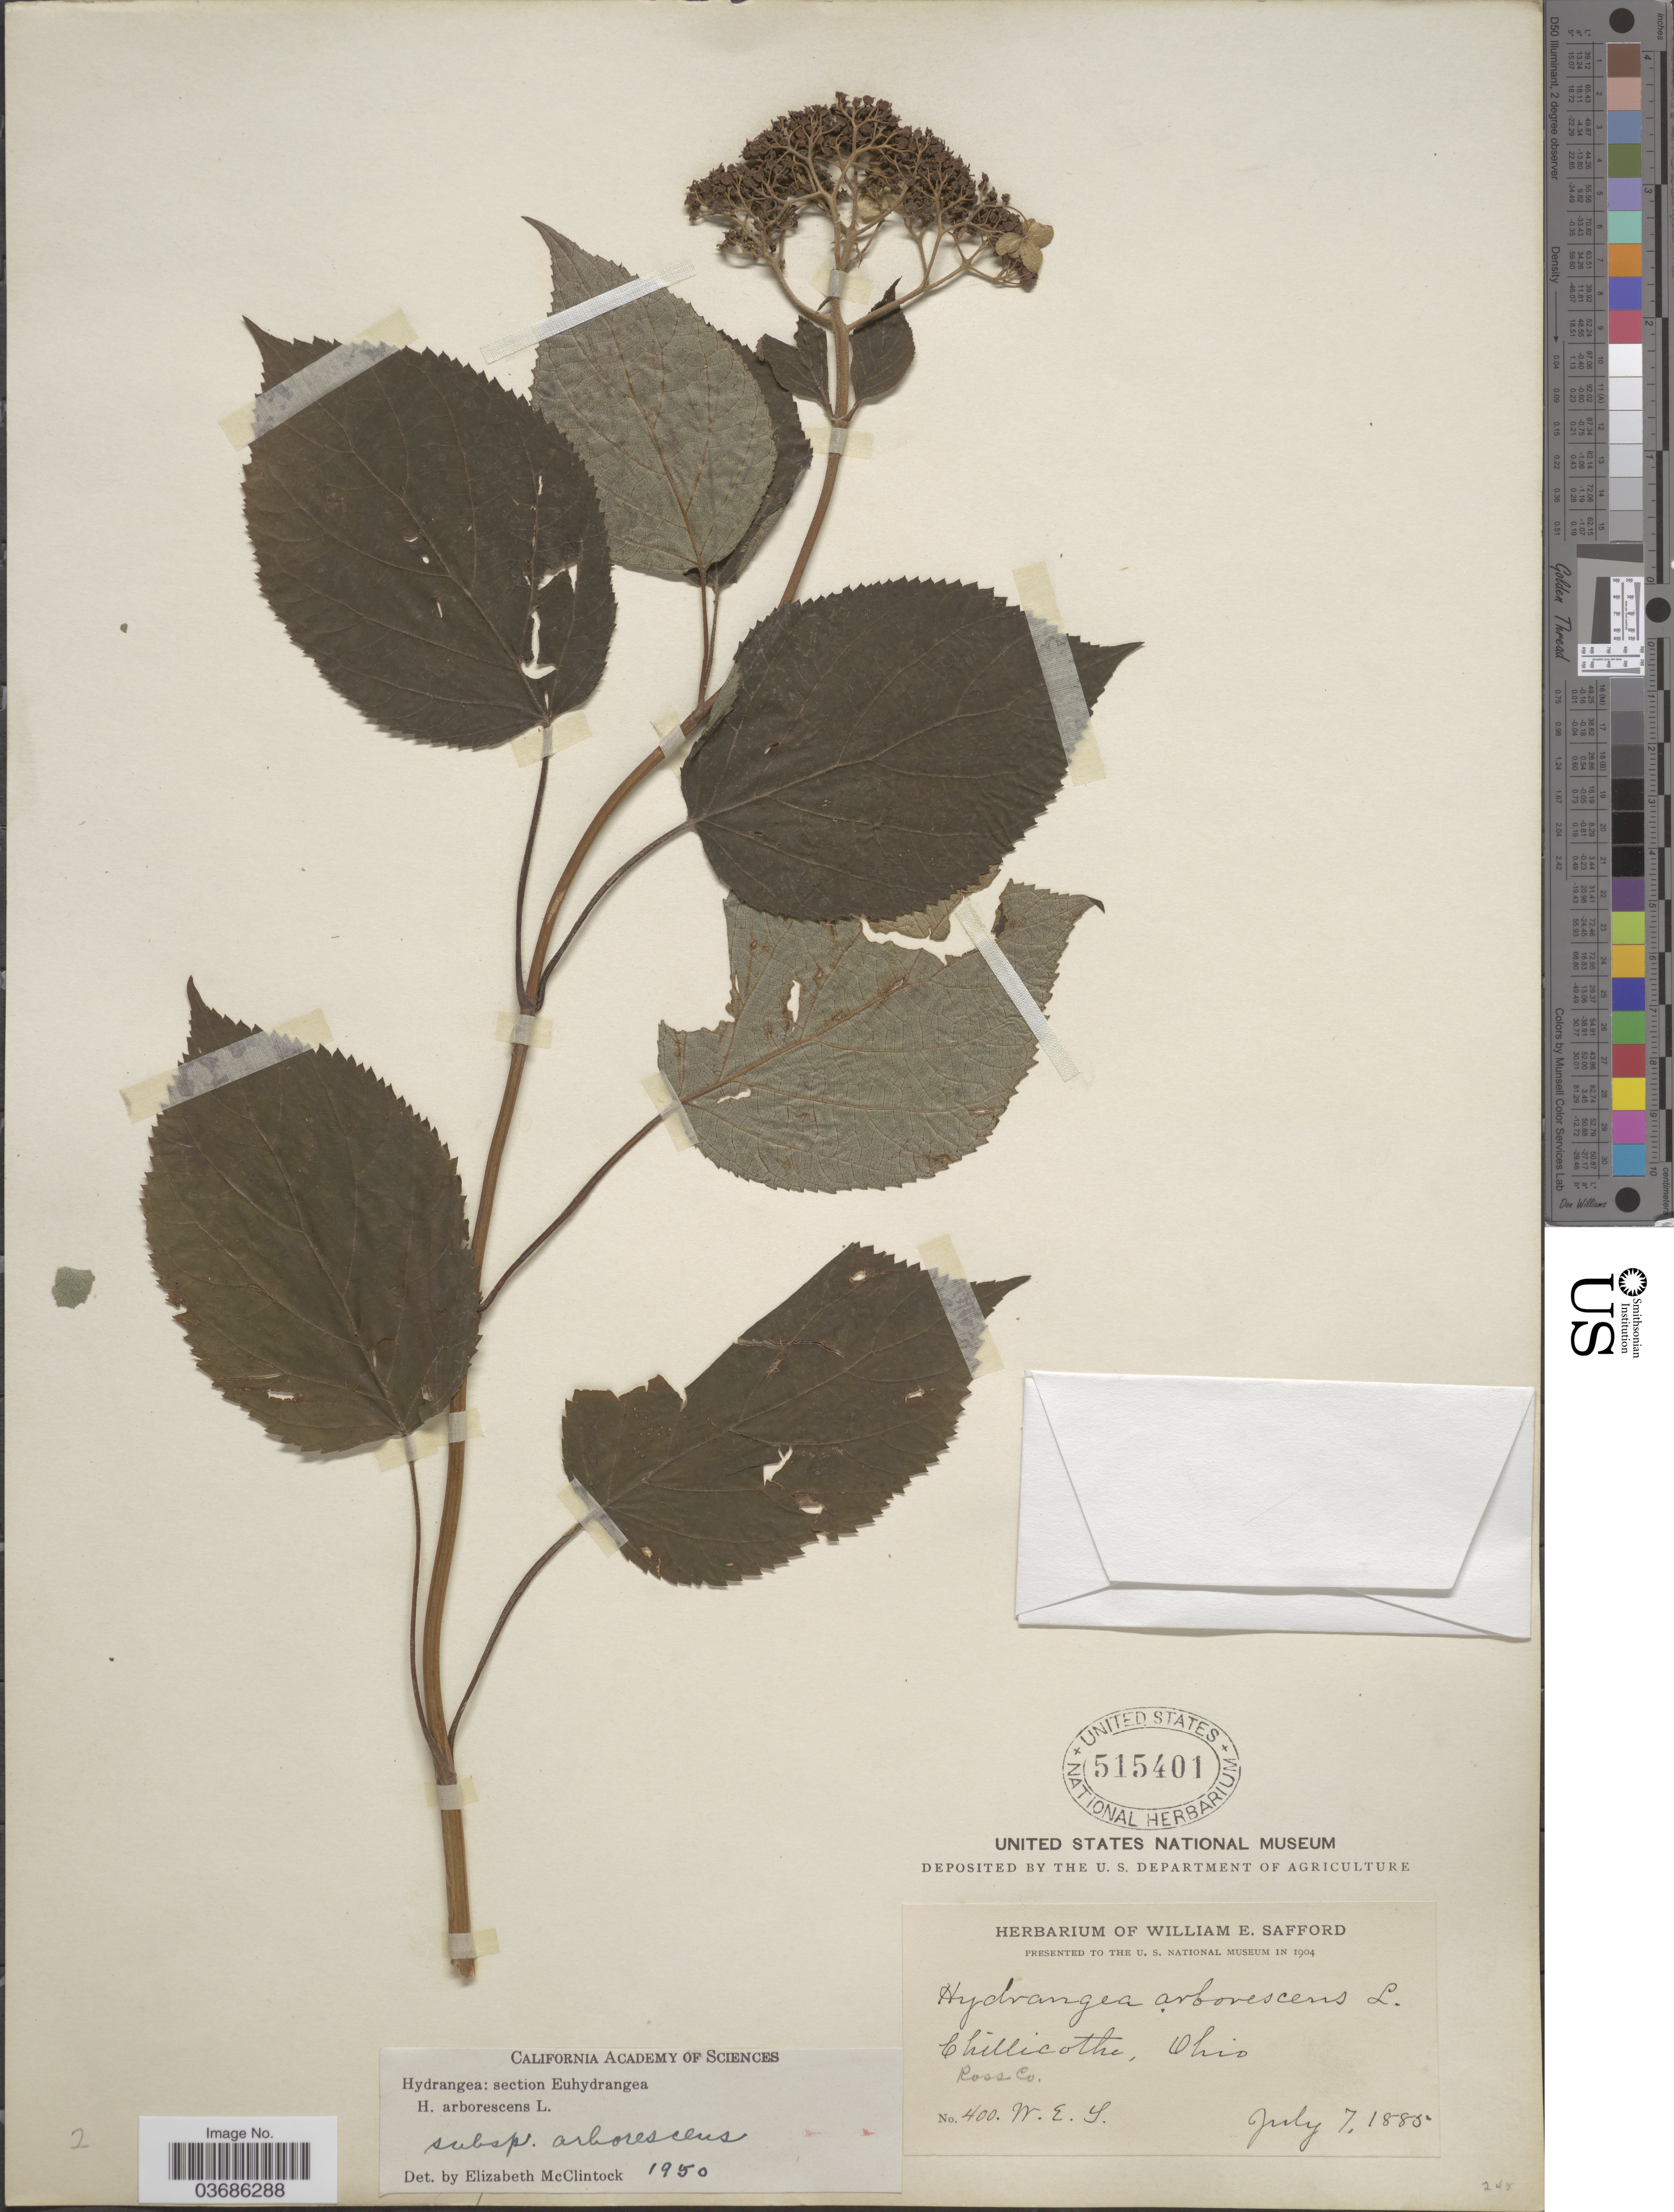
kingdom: Plantae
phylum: Tracheophyta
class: Magnoliopsida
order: Cornales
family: Hydrangeaceae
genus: Hydrangea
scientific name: Hydrangea arborescens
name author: L.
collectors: W. E. Safford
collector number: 400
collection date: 1885-07-07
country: United States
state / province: Ohio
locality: Chillicothe. Ross Co.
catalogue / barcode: US 515401